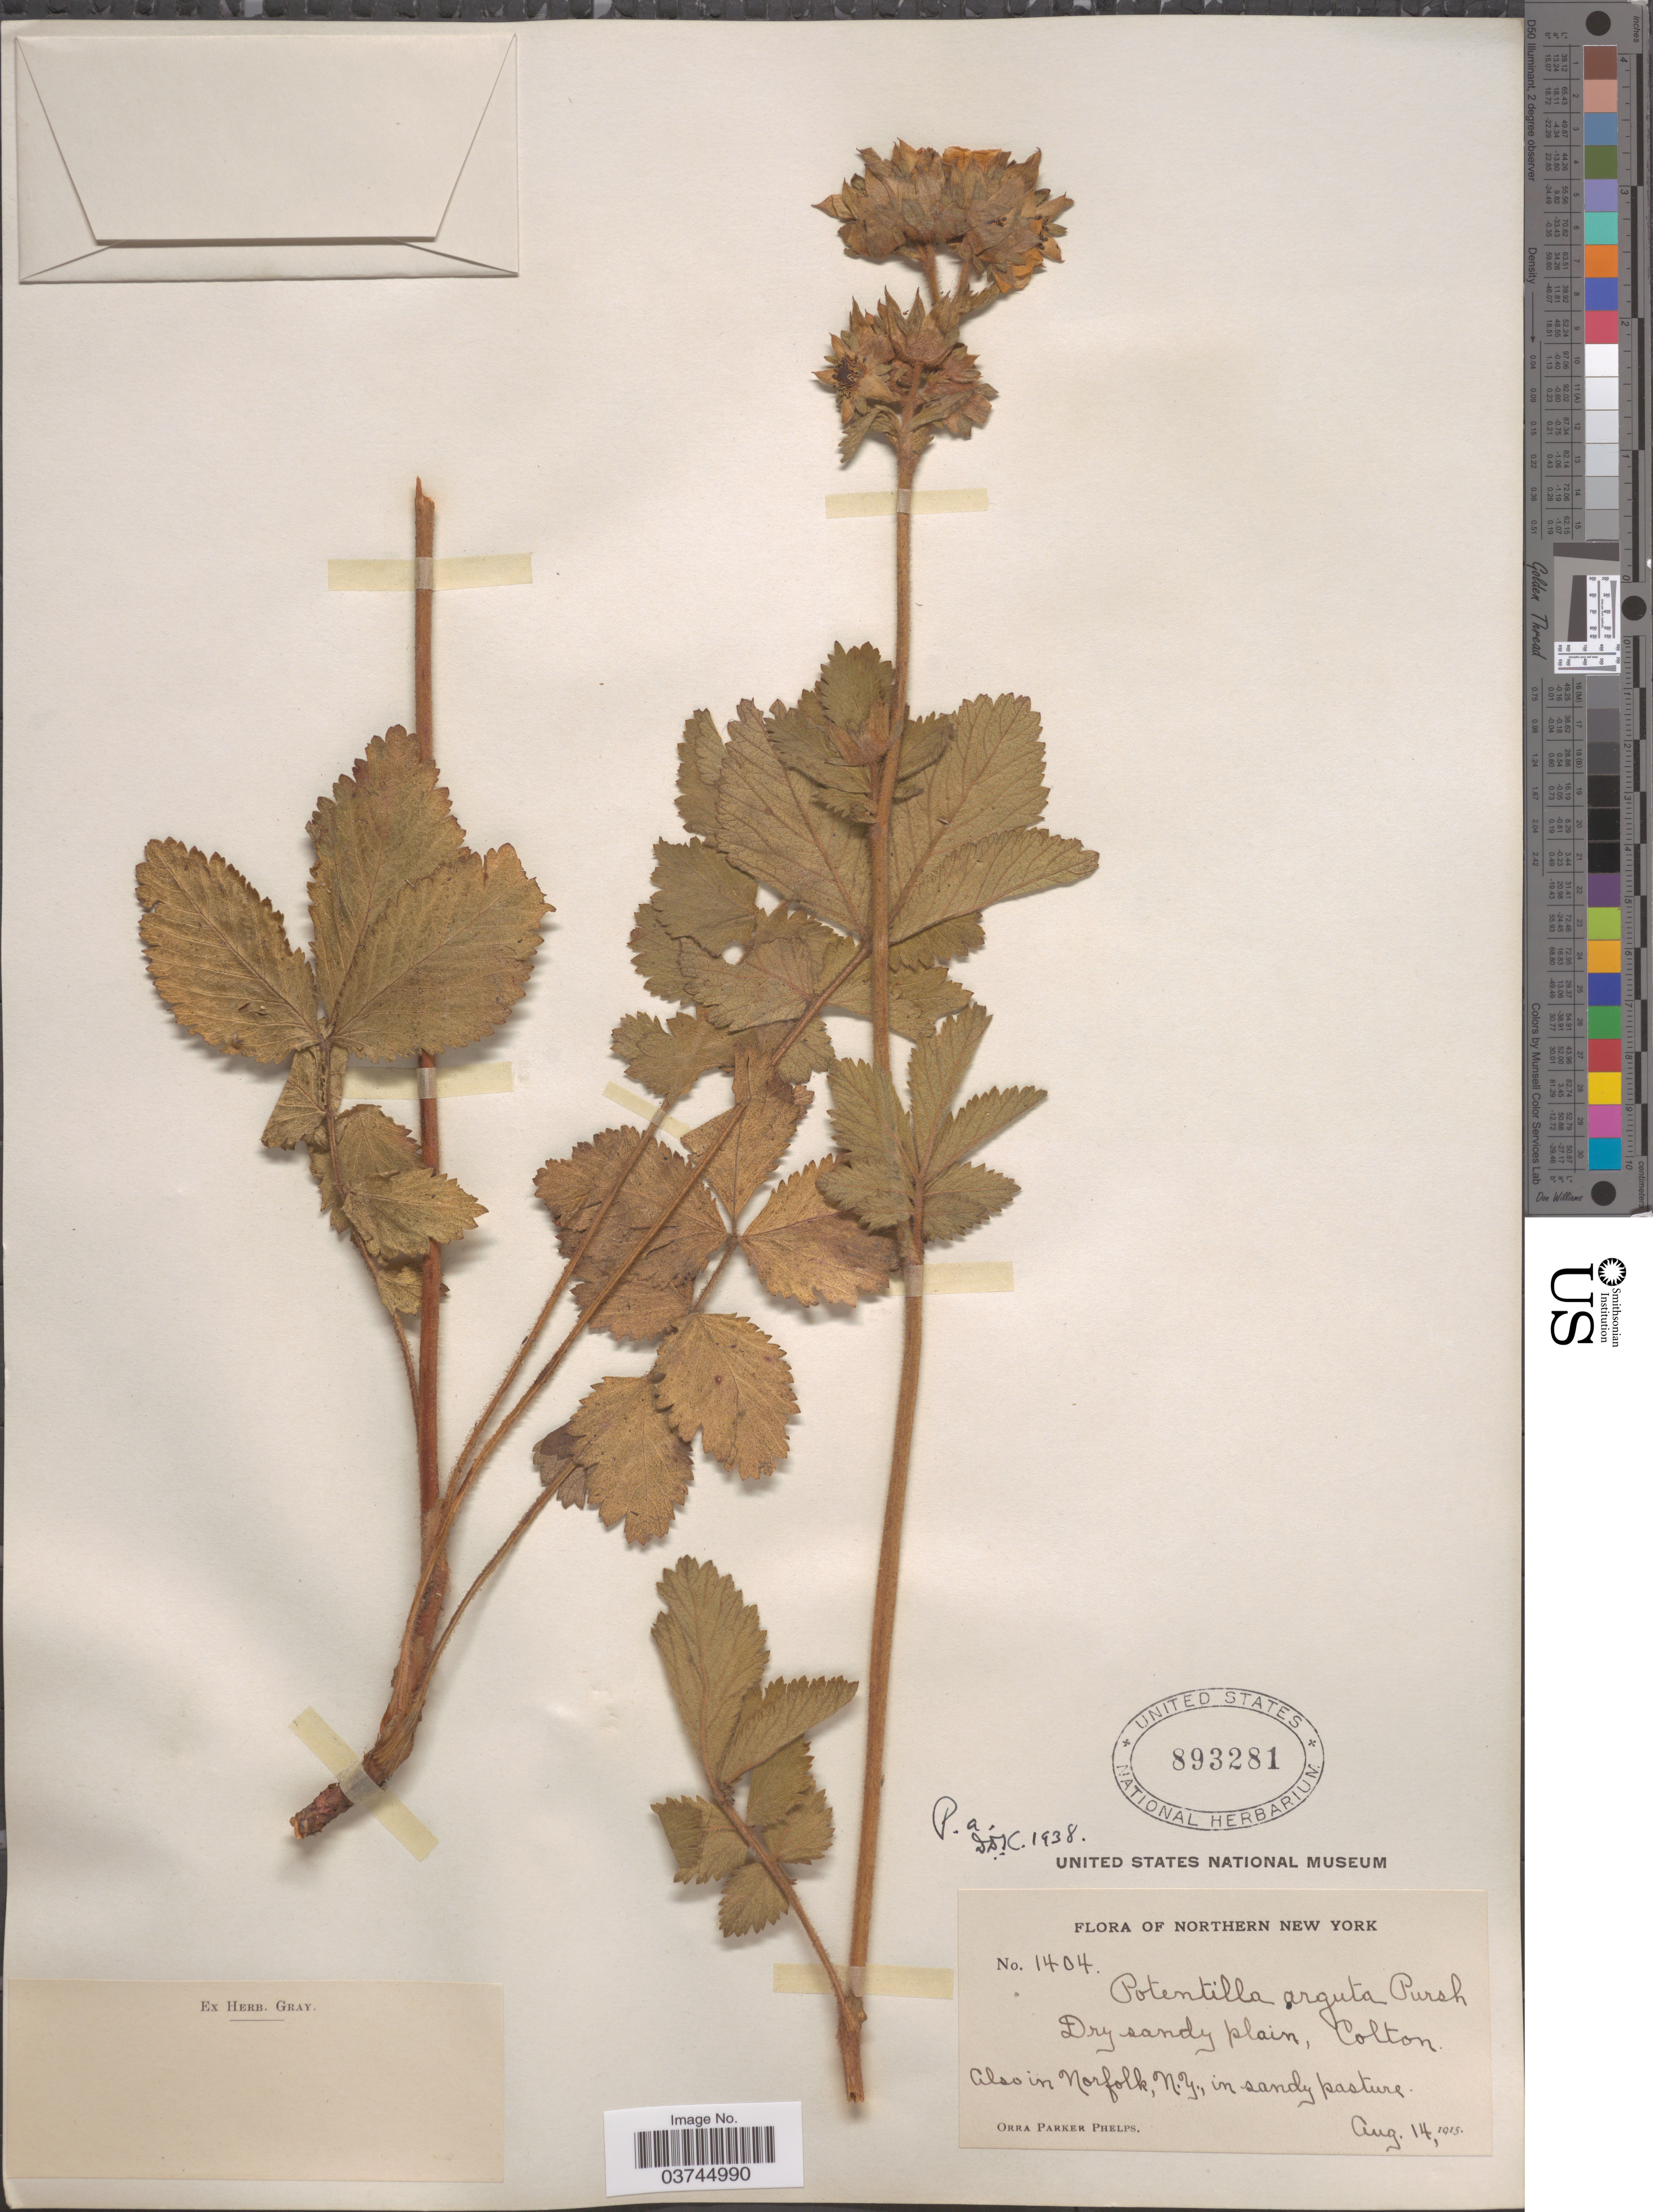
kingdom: Plantae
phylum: Tracheophyta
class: Magnoliopsida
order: Rosales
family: Rosaceae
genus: Drymocallis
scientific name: Drymocallis arguta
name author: (Pursh) Rydb.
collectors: O. P. Phelps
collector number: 1404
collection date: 1915-08-14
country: United States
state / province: New York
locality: Northern New York. Dry sandy plain, Colton. Also in Norfolk.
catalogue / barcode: US 893281